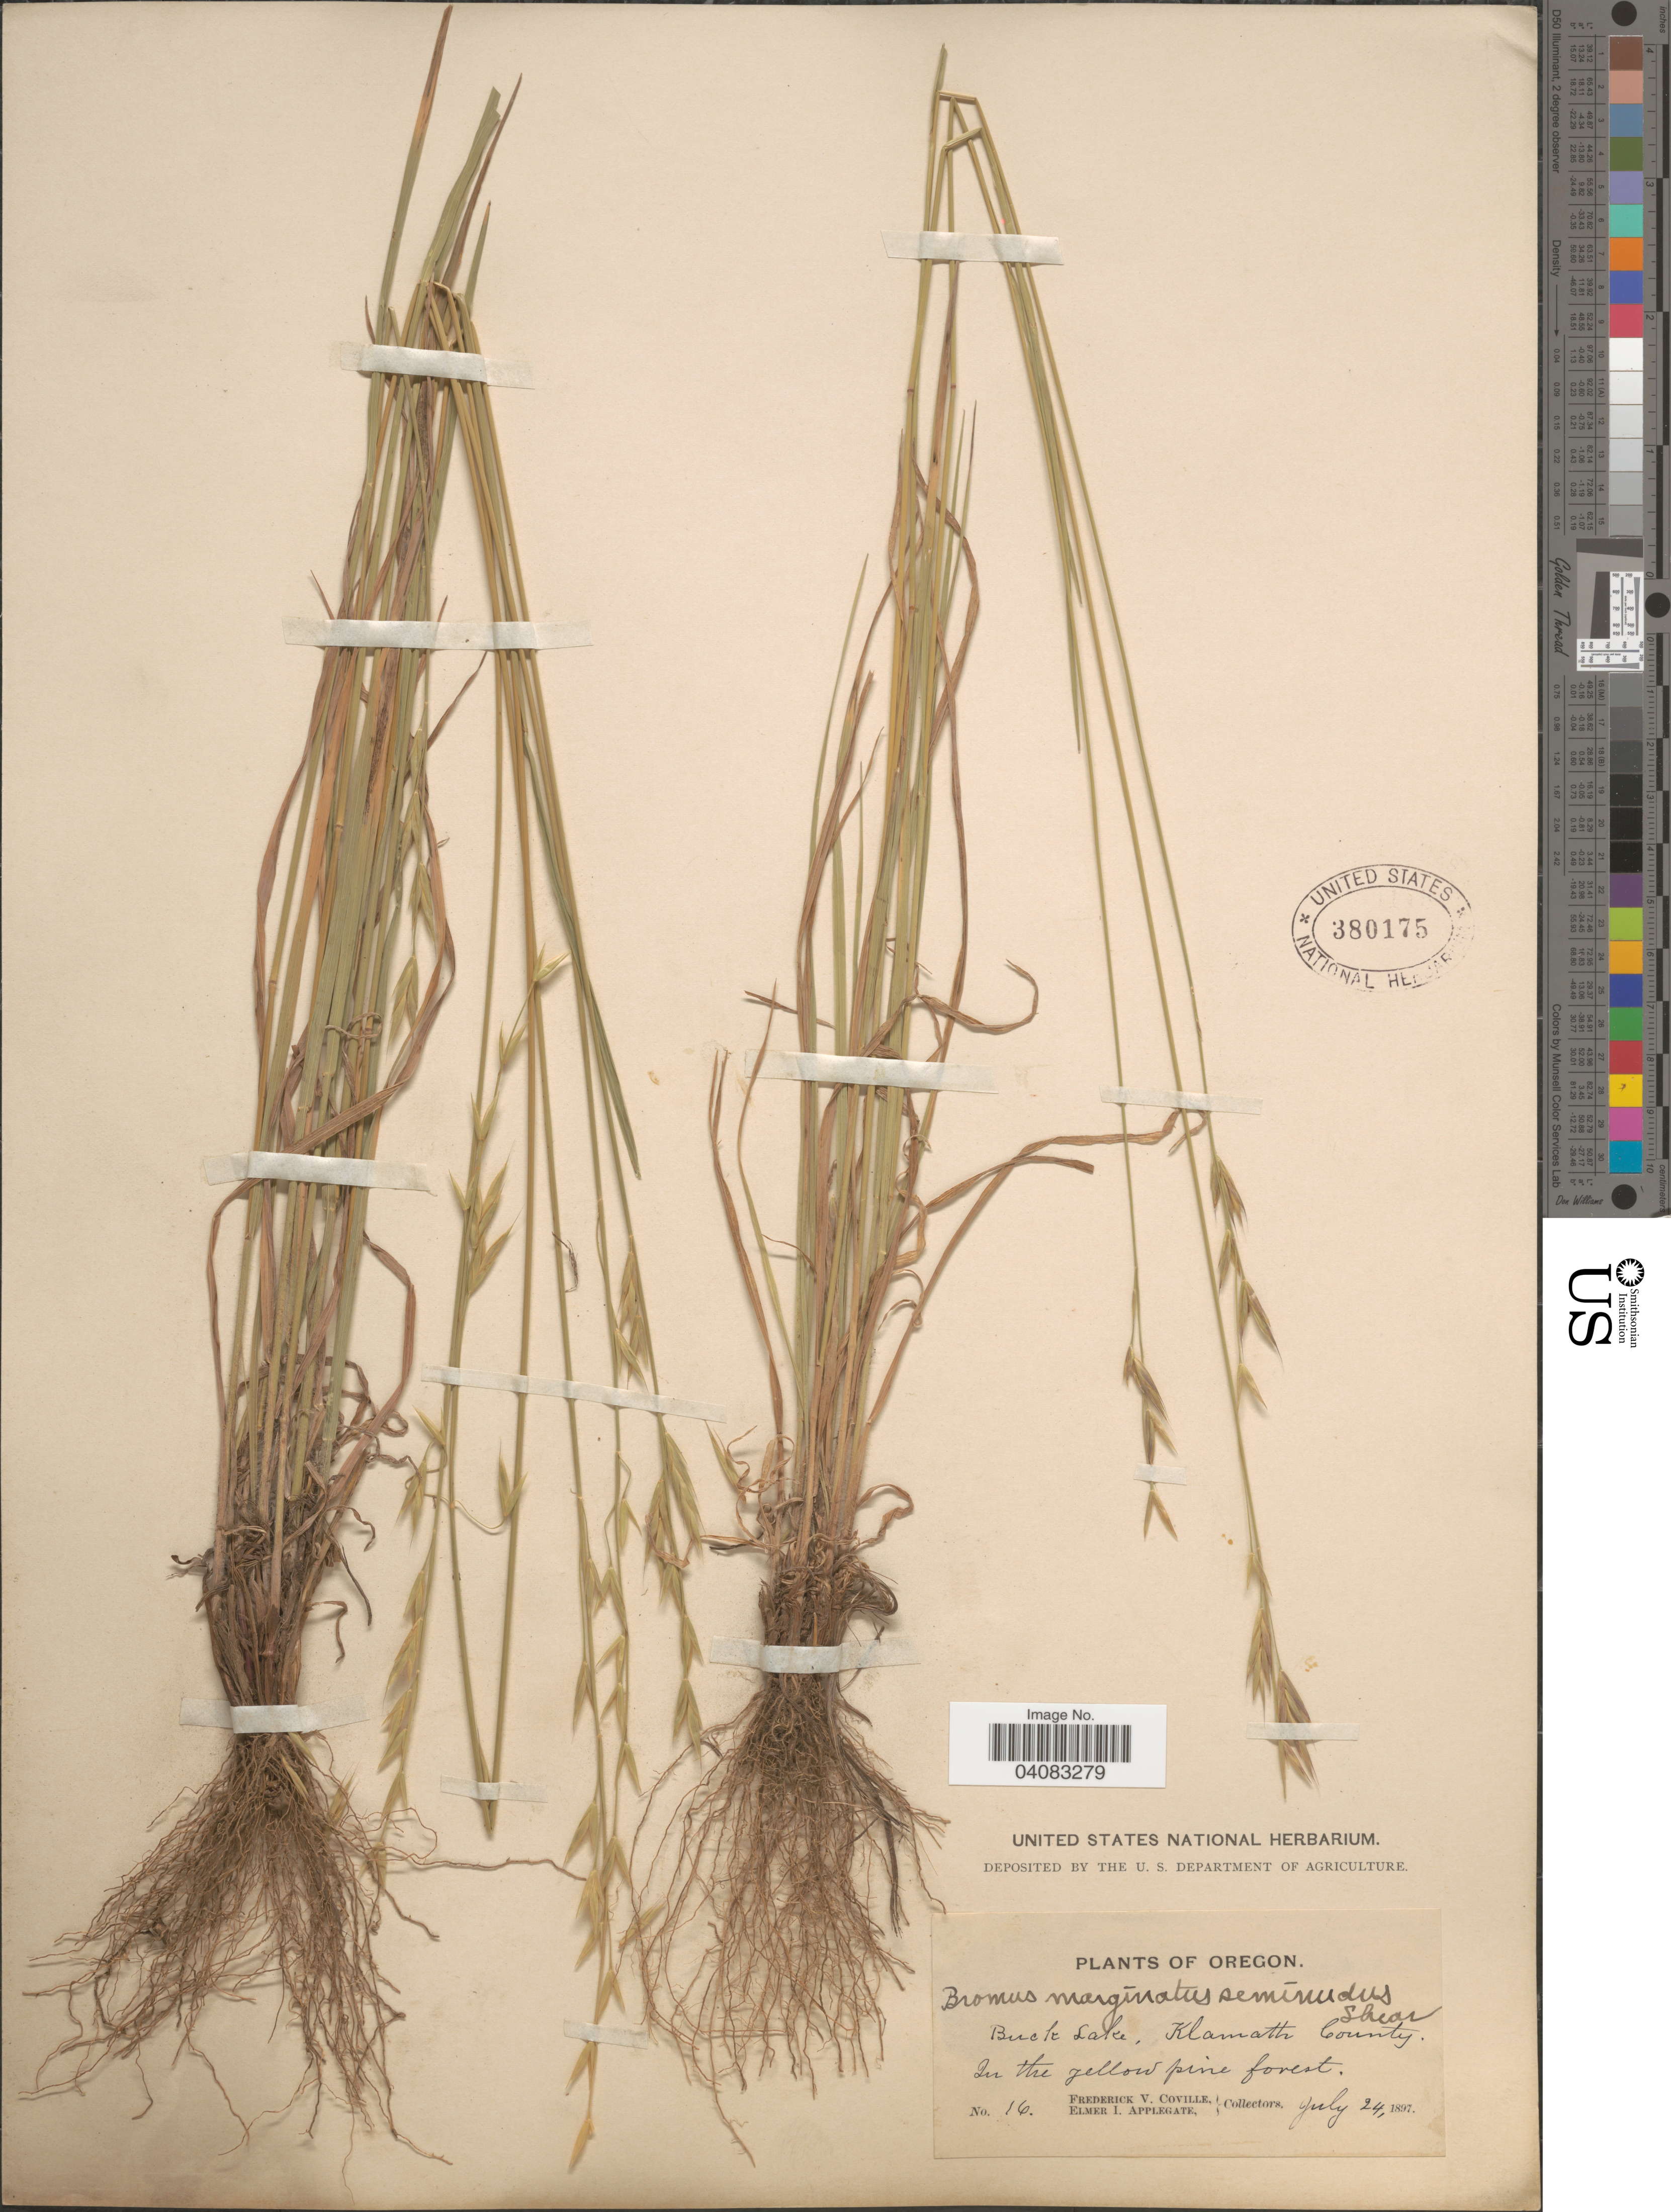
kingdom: Plantae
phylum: Tracheophyta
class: Liliopsida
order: Poales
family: Poaceae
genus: Bromus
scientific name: Bromus marginatus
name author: Nees ex Steud.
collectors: F. V. Coville & E. I. Applegate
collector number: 16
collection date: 1897-07-24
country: United States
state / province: Oregon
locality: Buck Lake, Klamath County. In the yellow pine forest.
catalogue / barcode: US 380175